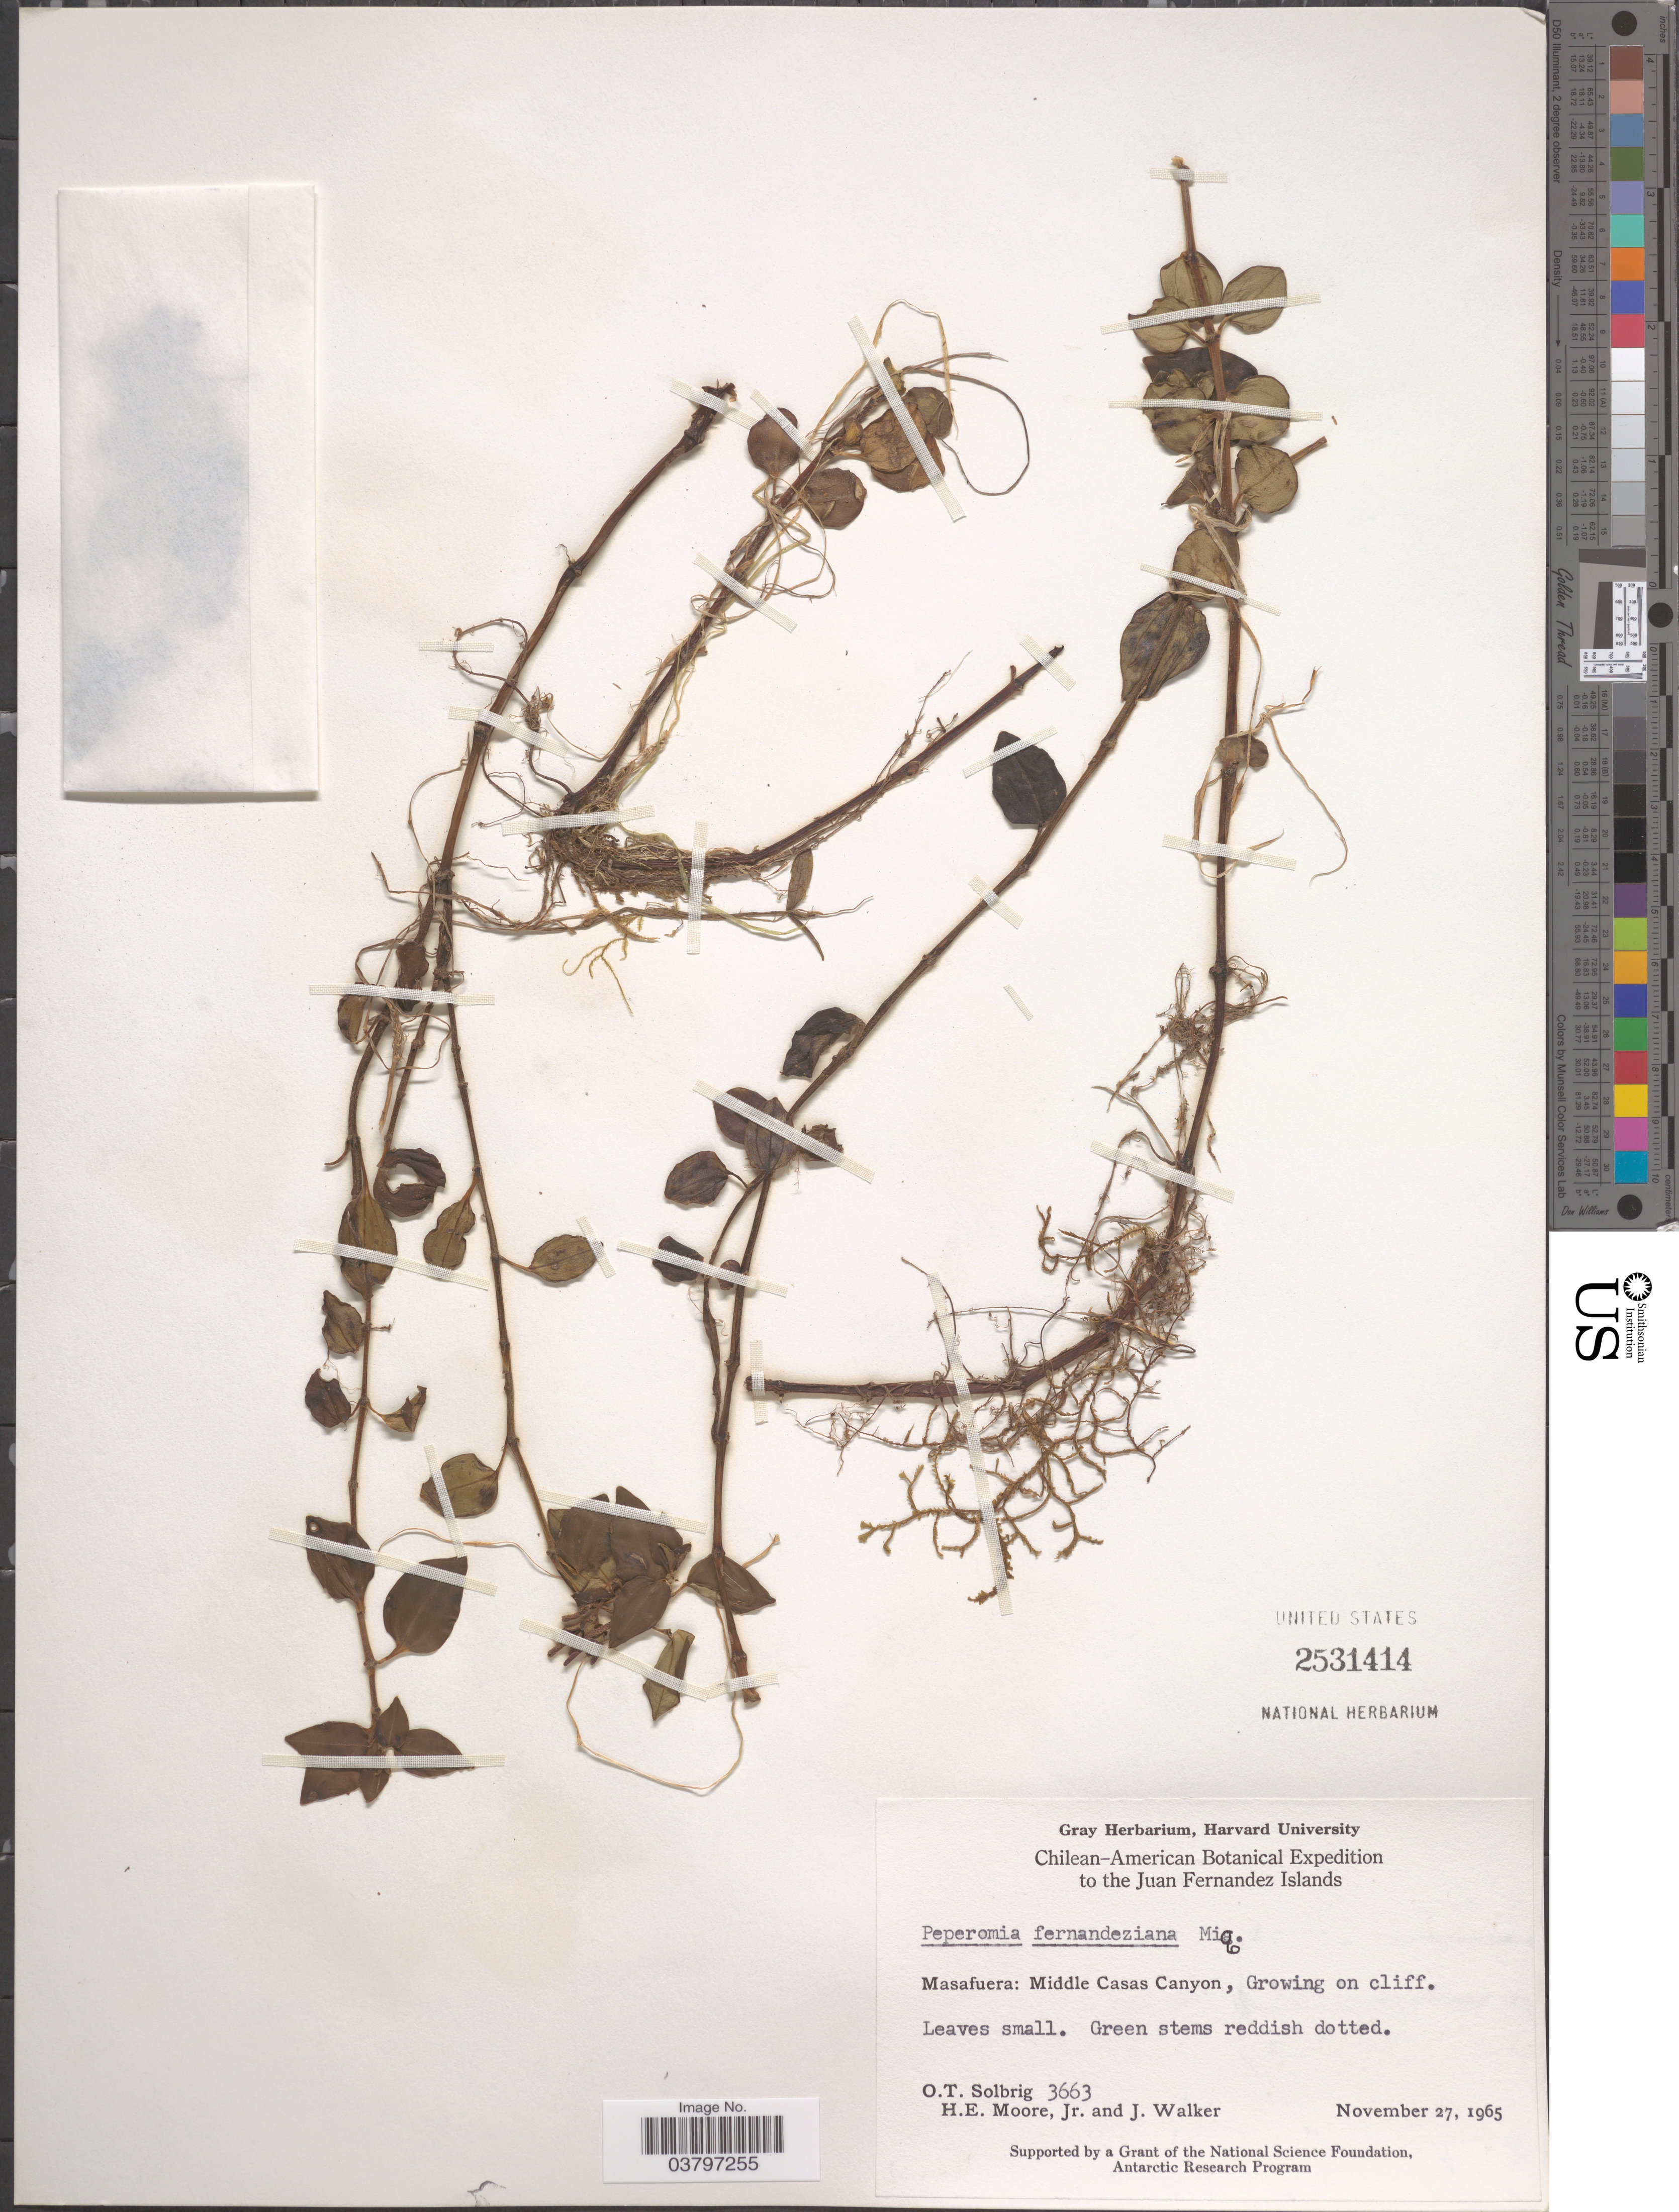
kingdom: Plantae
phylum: Tracheophyta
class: Magnoliopsida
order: Piperales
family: Piperaceae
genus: Peperomia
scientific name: Peperomia fernandeziana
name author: Miq.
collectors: O. T. Solbrig, H. Moore & J. Walker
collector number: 3663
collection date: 1965-11-27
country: Chile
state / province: Valparaíso (V)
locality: To the Juan Fernandez Islands. Masafuera: Middle Casas Canyon, Growing on cliff.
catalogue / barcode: US 2531414